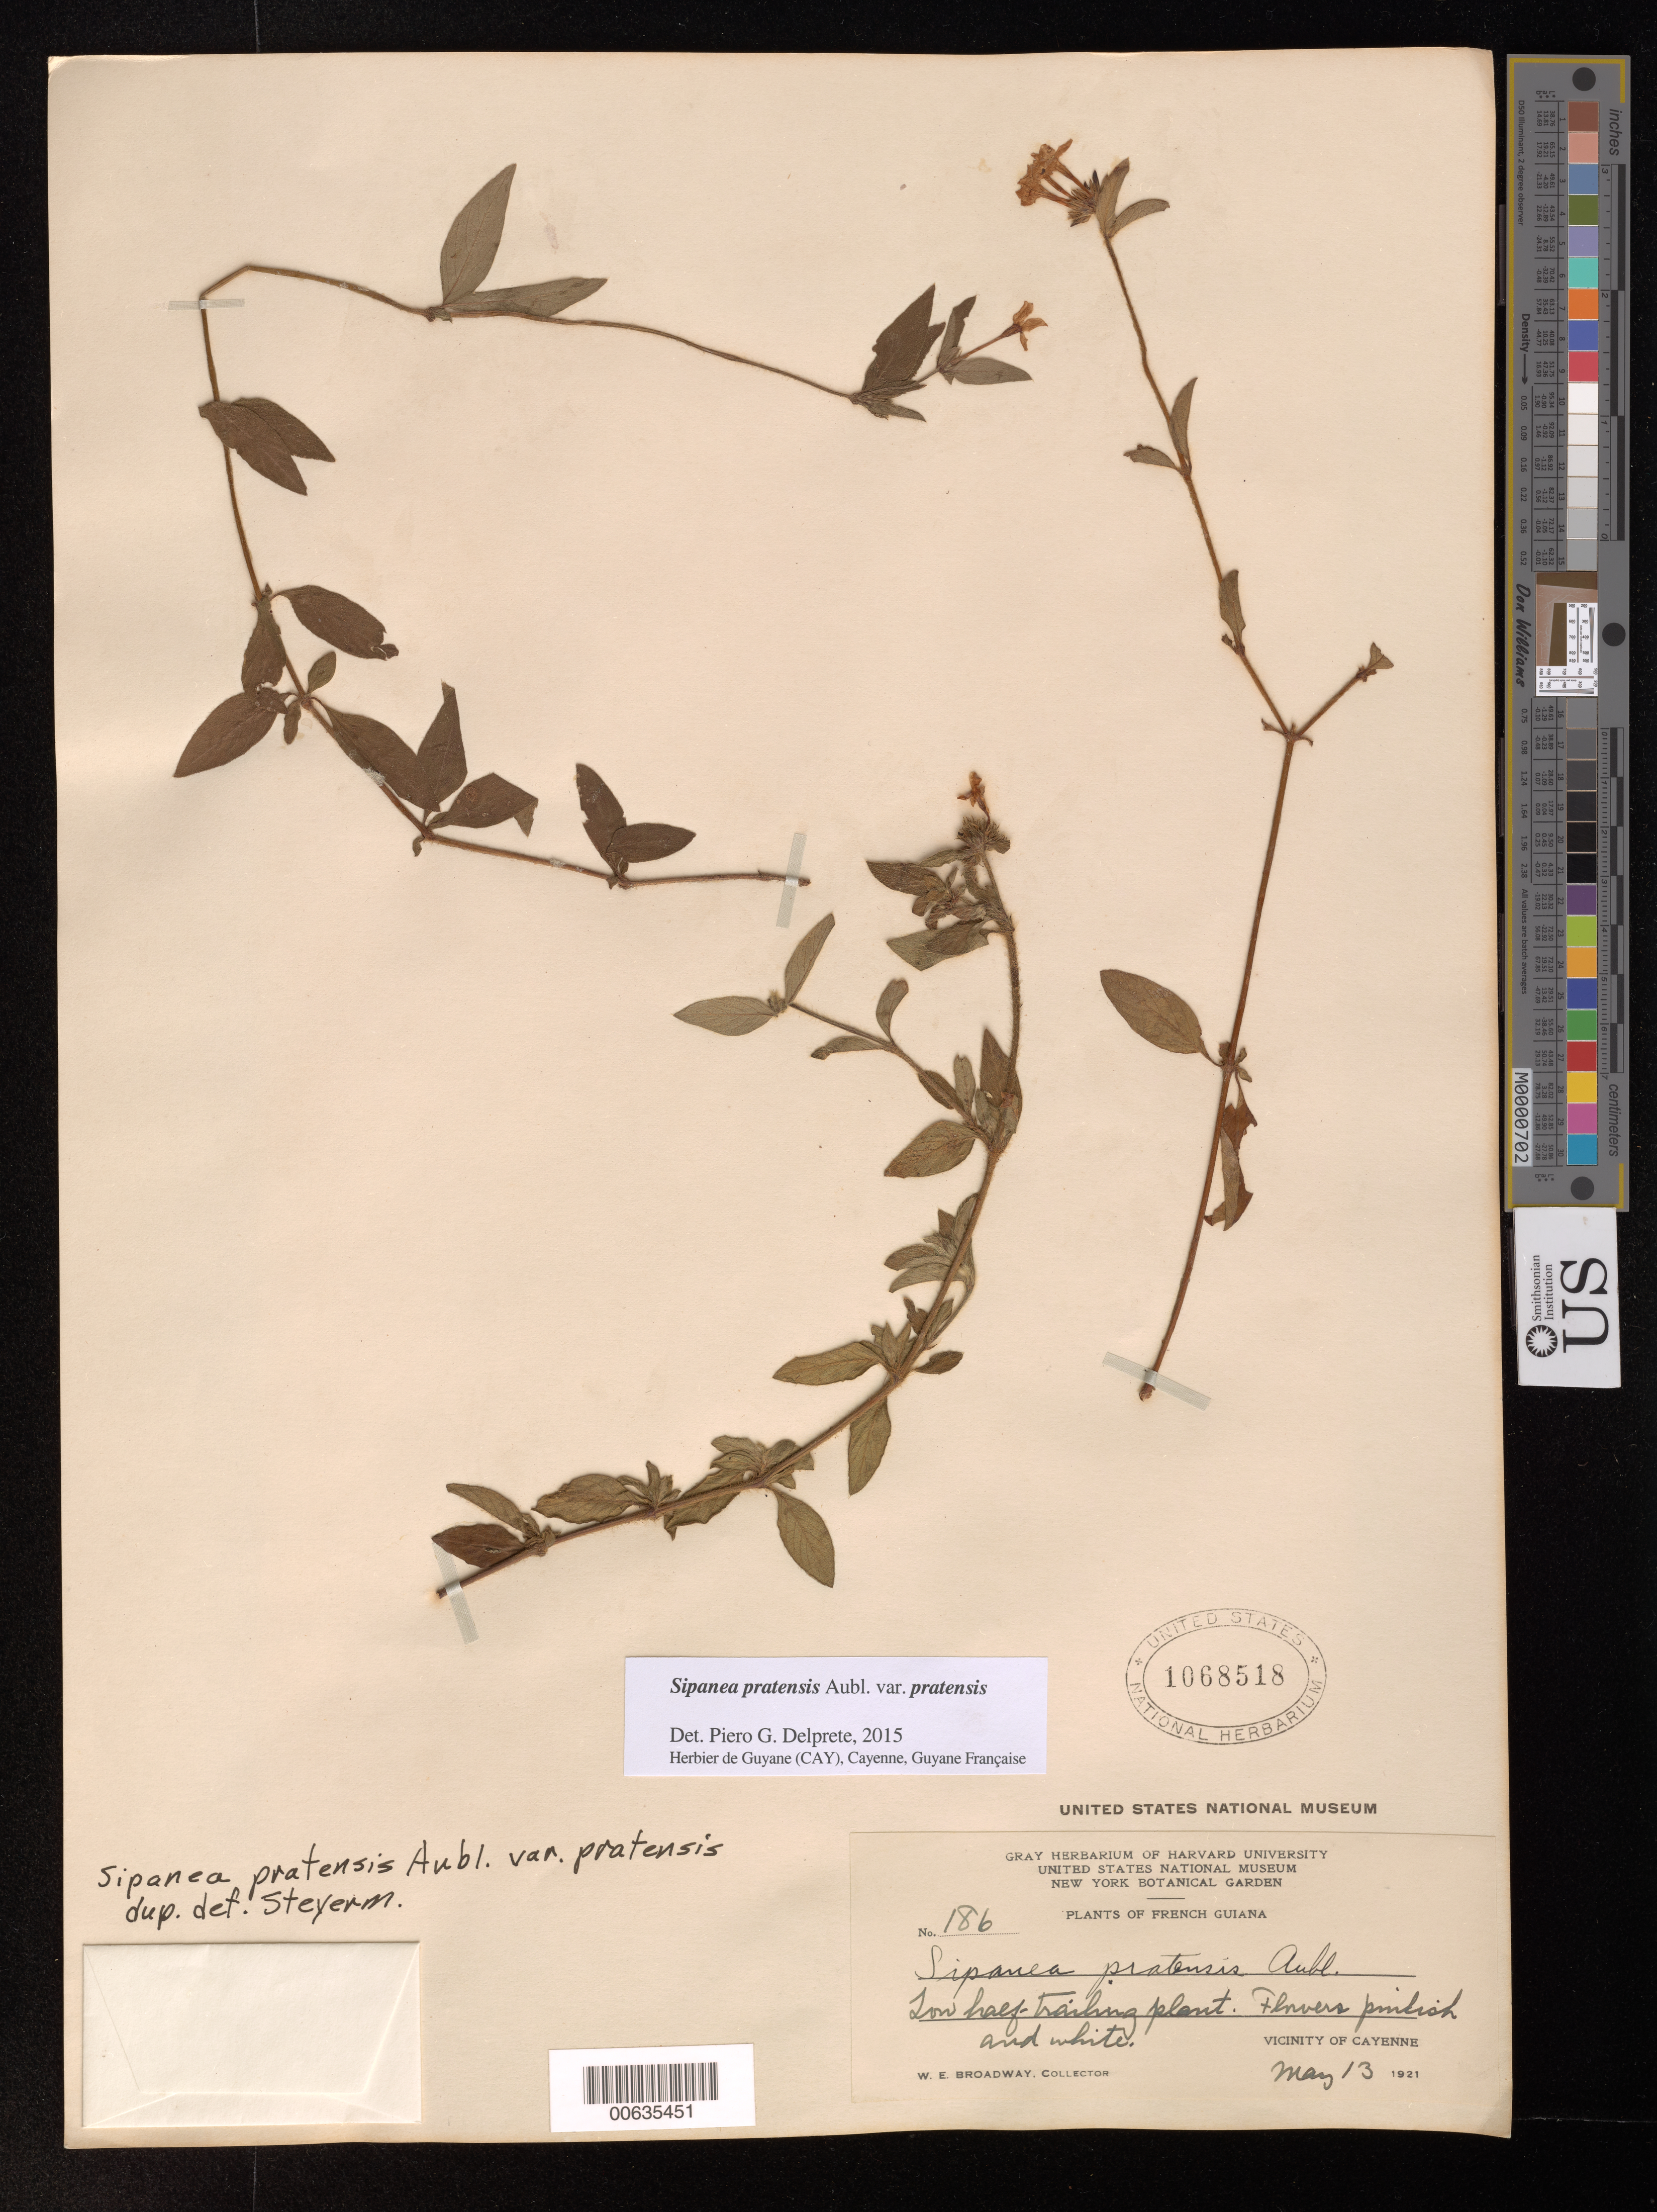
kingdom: Plantae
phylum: Tracheophyta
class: Magnoliopsida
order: Gentianales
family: Rubiaceae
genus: Sipanea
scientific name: Sipanea pratensis var. pratensis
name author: Aubl.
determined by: Steyermark, Julian A., (VEN)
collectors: W. E. Broadway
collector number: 186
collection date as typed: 13-May-13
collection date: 1913-05-13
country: French Guiana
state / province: Cayenne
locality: Cayenne, vic.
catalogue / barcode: US 1068518